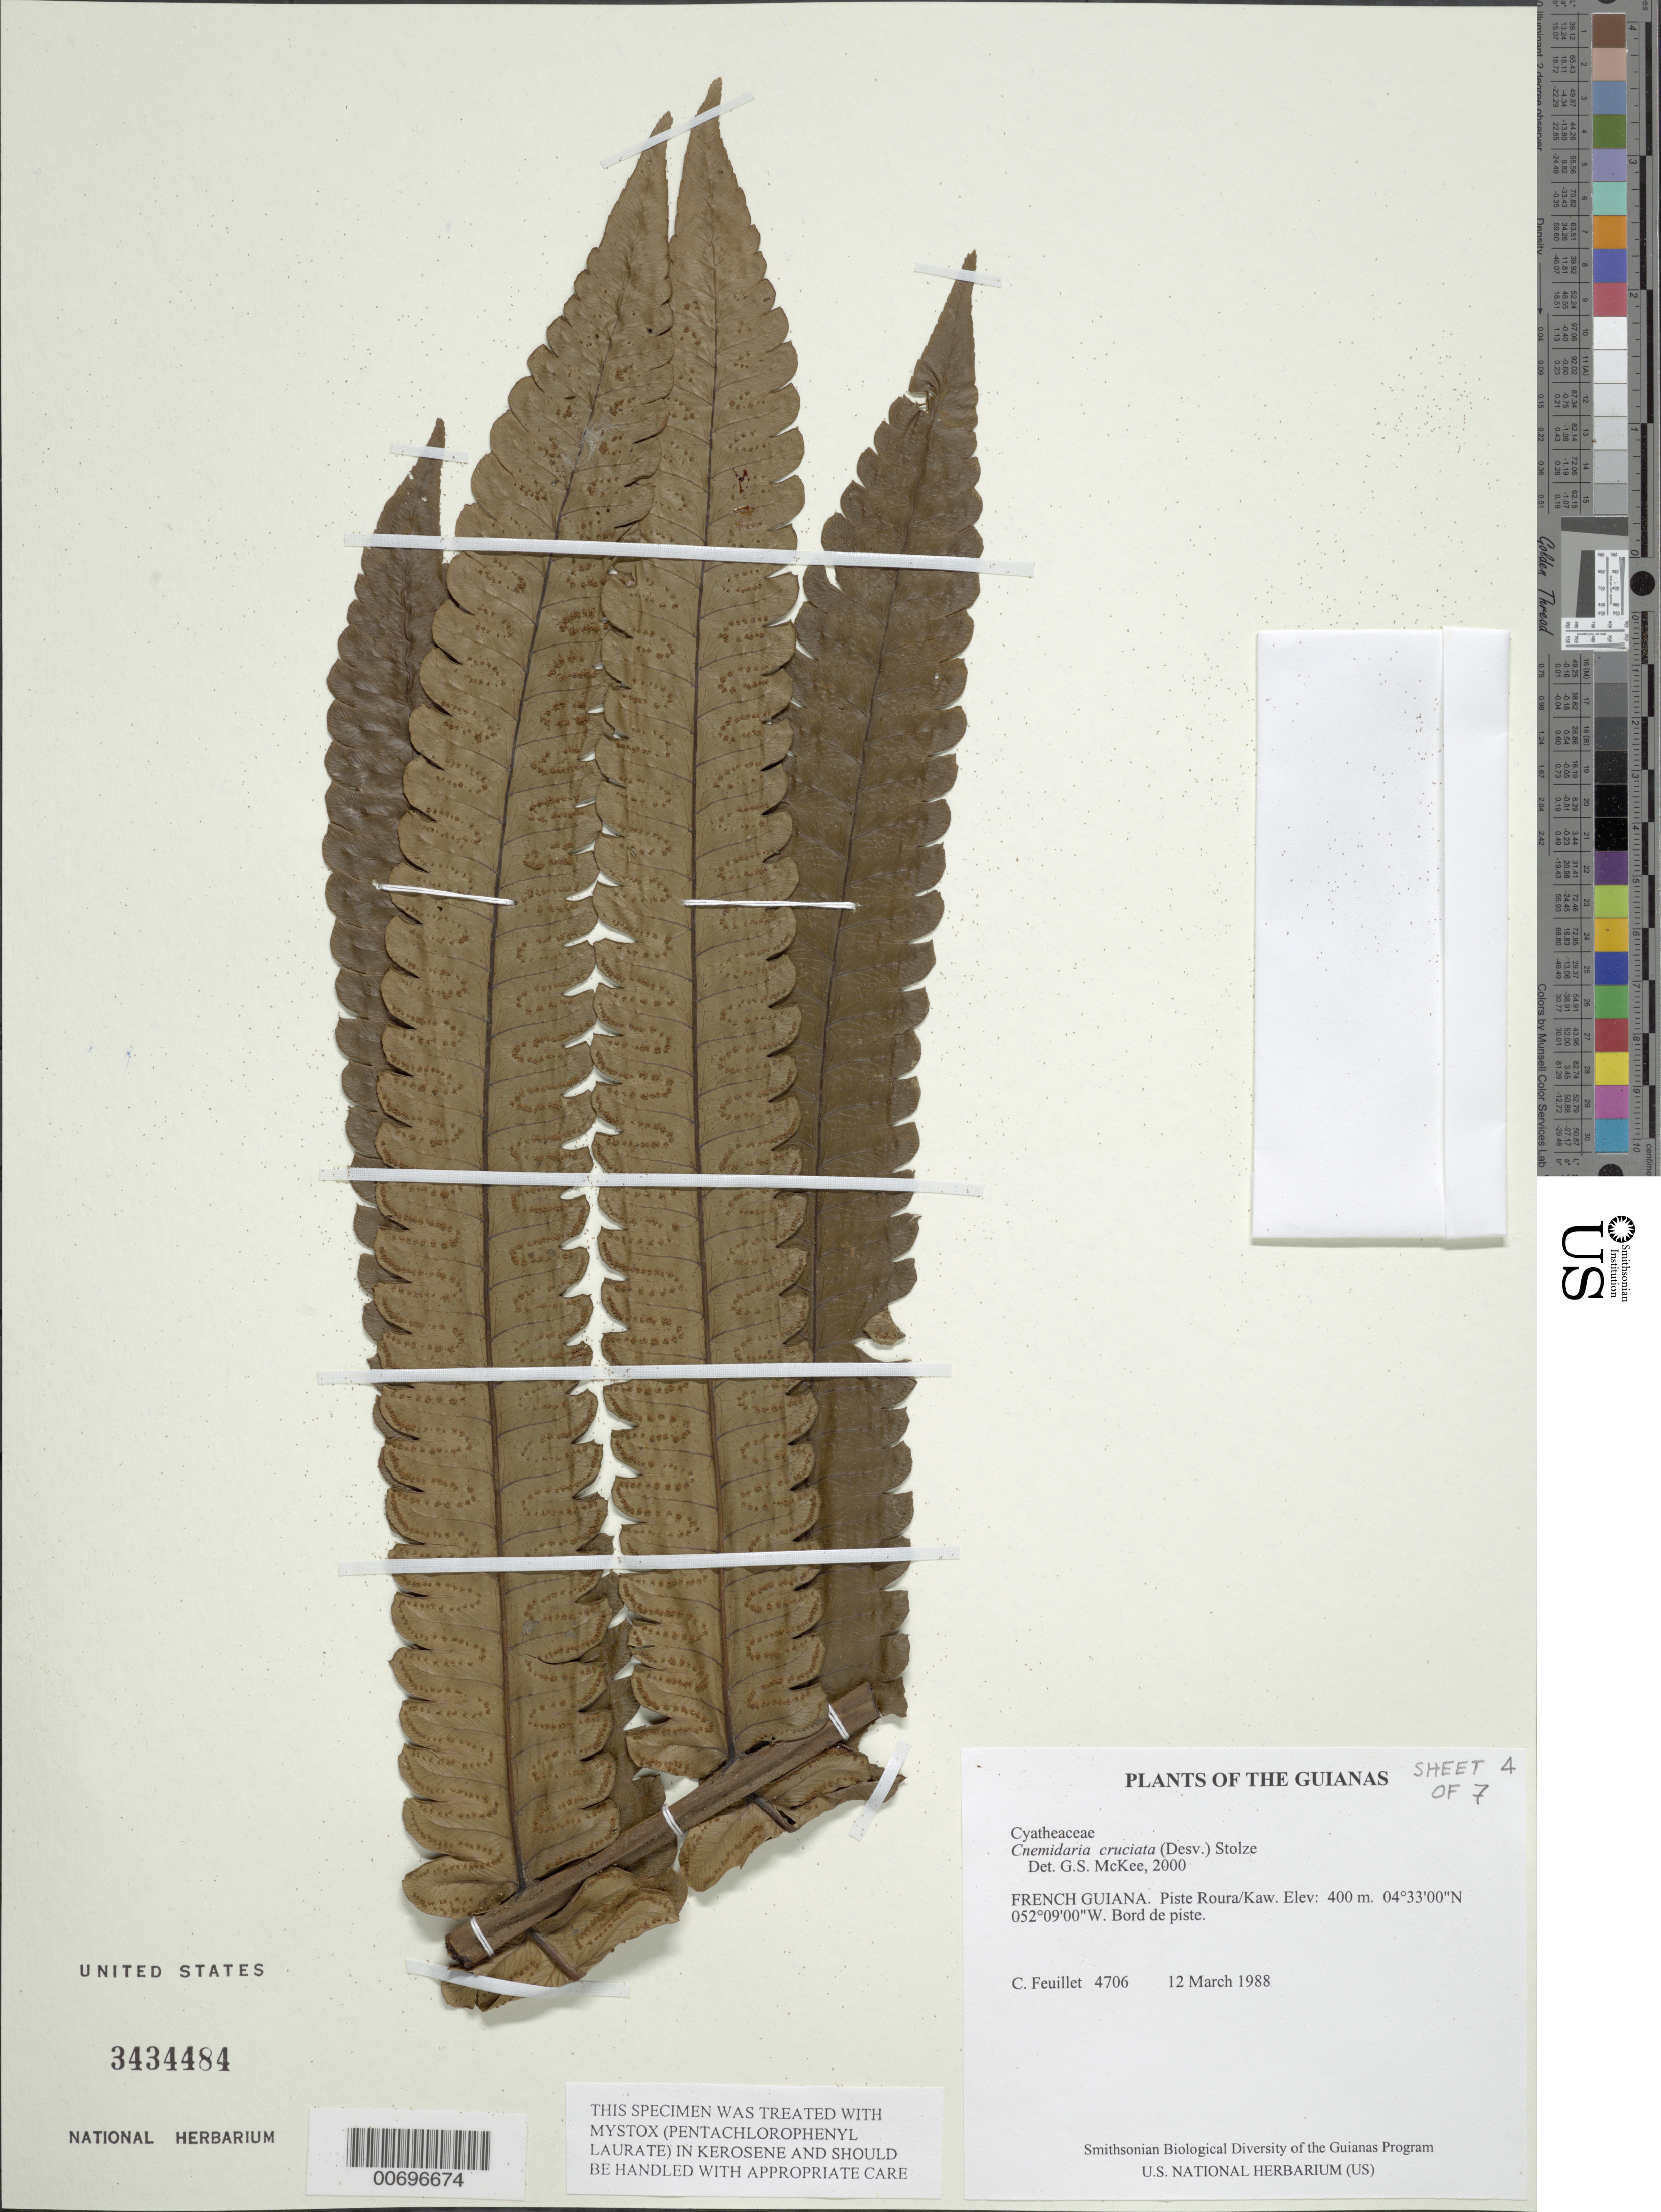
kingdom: Plantae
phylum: Tracheophyta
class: Polypodiopsida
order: Cyatheales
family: Cyatheaceae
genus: Cyathea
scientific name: Cyathea cruciata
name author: (Desv.) Lehnert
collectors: C. Feuillet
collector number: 4706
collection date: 1988-03-12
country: French Guiana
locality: Piste Roura/Kaw.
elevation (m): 400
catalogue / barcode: US 3434484